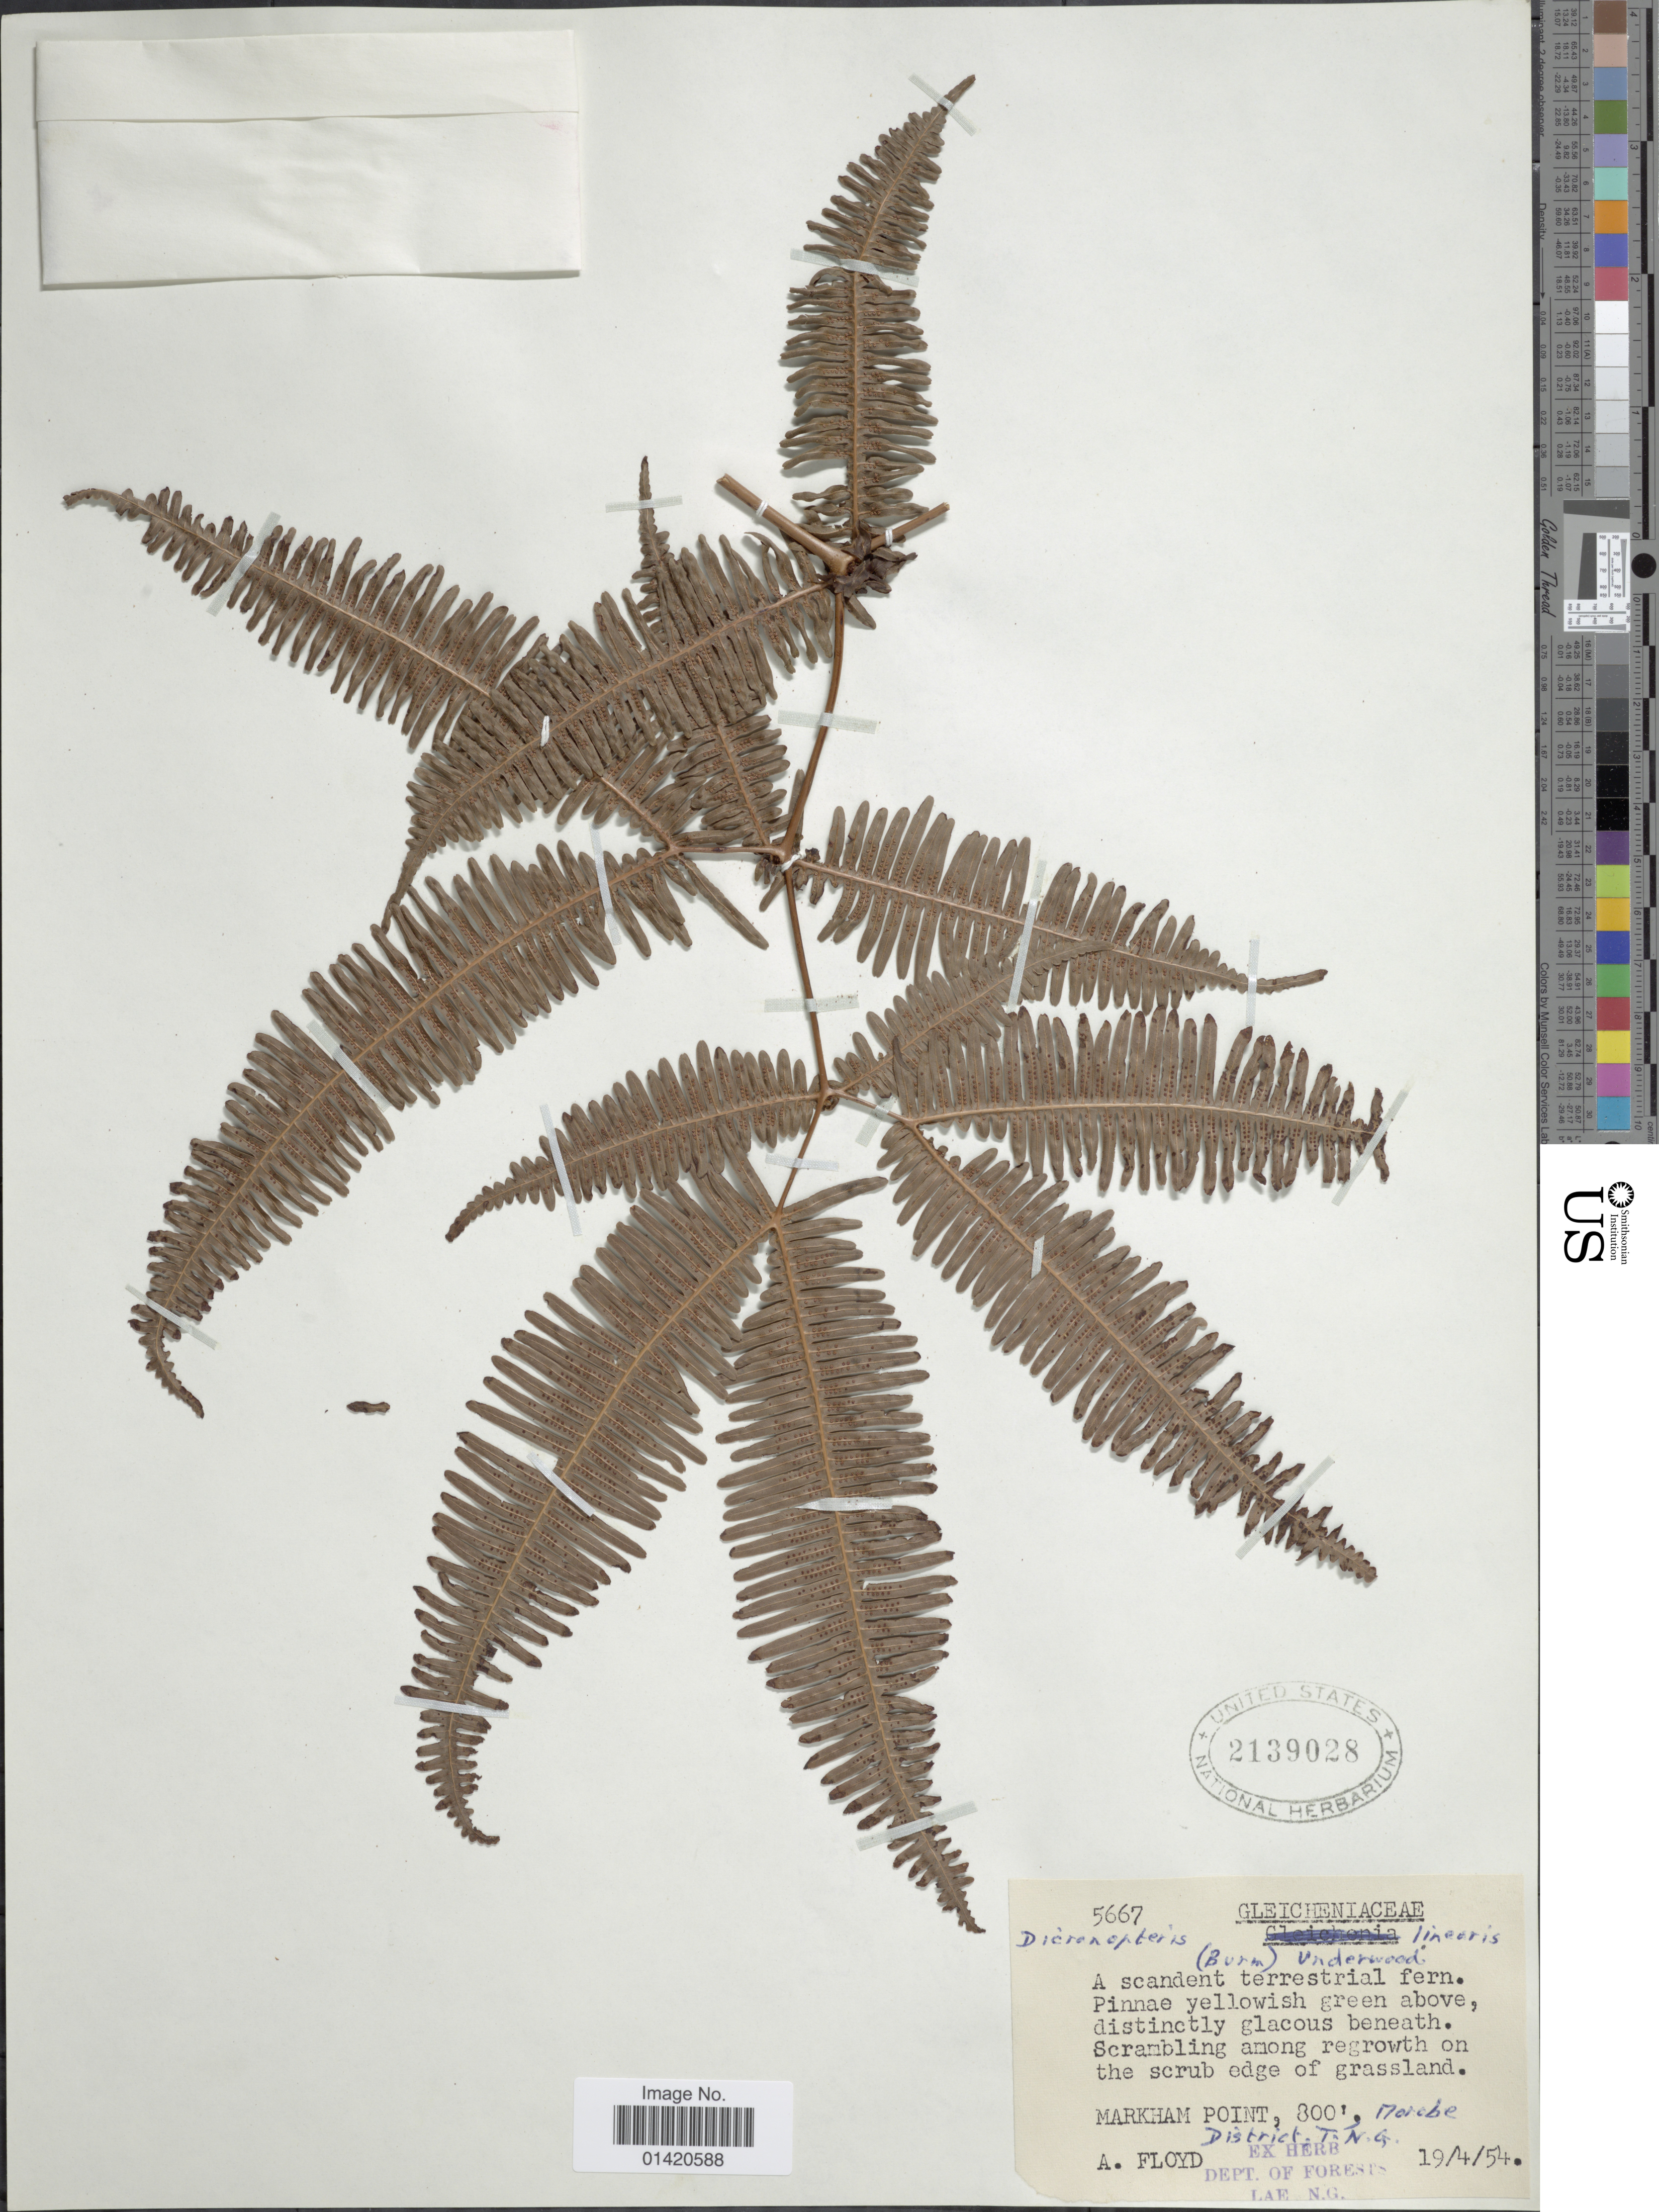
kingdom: Plantae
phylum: Tracheophyta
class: Polypodiopsida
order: Gleicheniales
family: Gleicheniaceae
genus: Dicranopteris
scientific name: Dicranopteris linearis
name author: (Burm. f.) Underw.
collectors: A. Floyd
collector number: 5667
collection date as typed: Transcribed d/m/y: 19/4/54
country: Papua New Guinea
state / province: Morobe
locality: Markham Point, Morobe District, T.N.G.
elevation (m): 244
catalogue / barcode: US 2139028